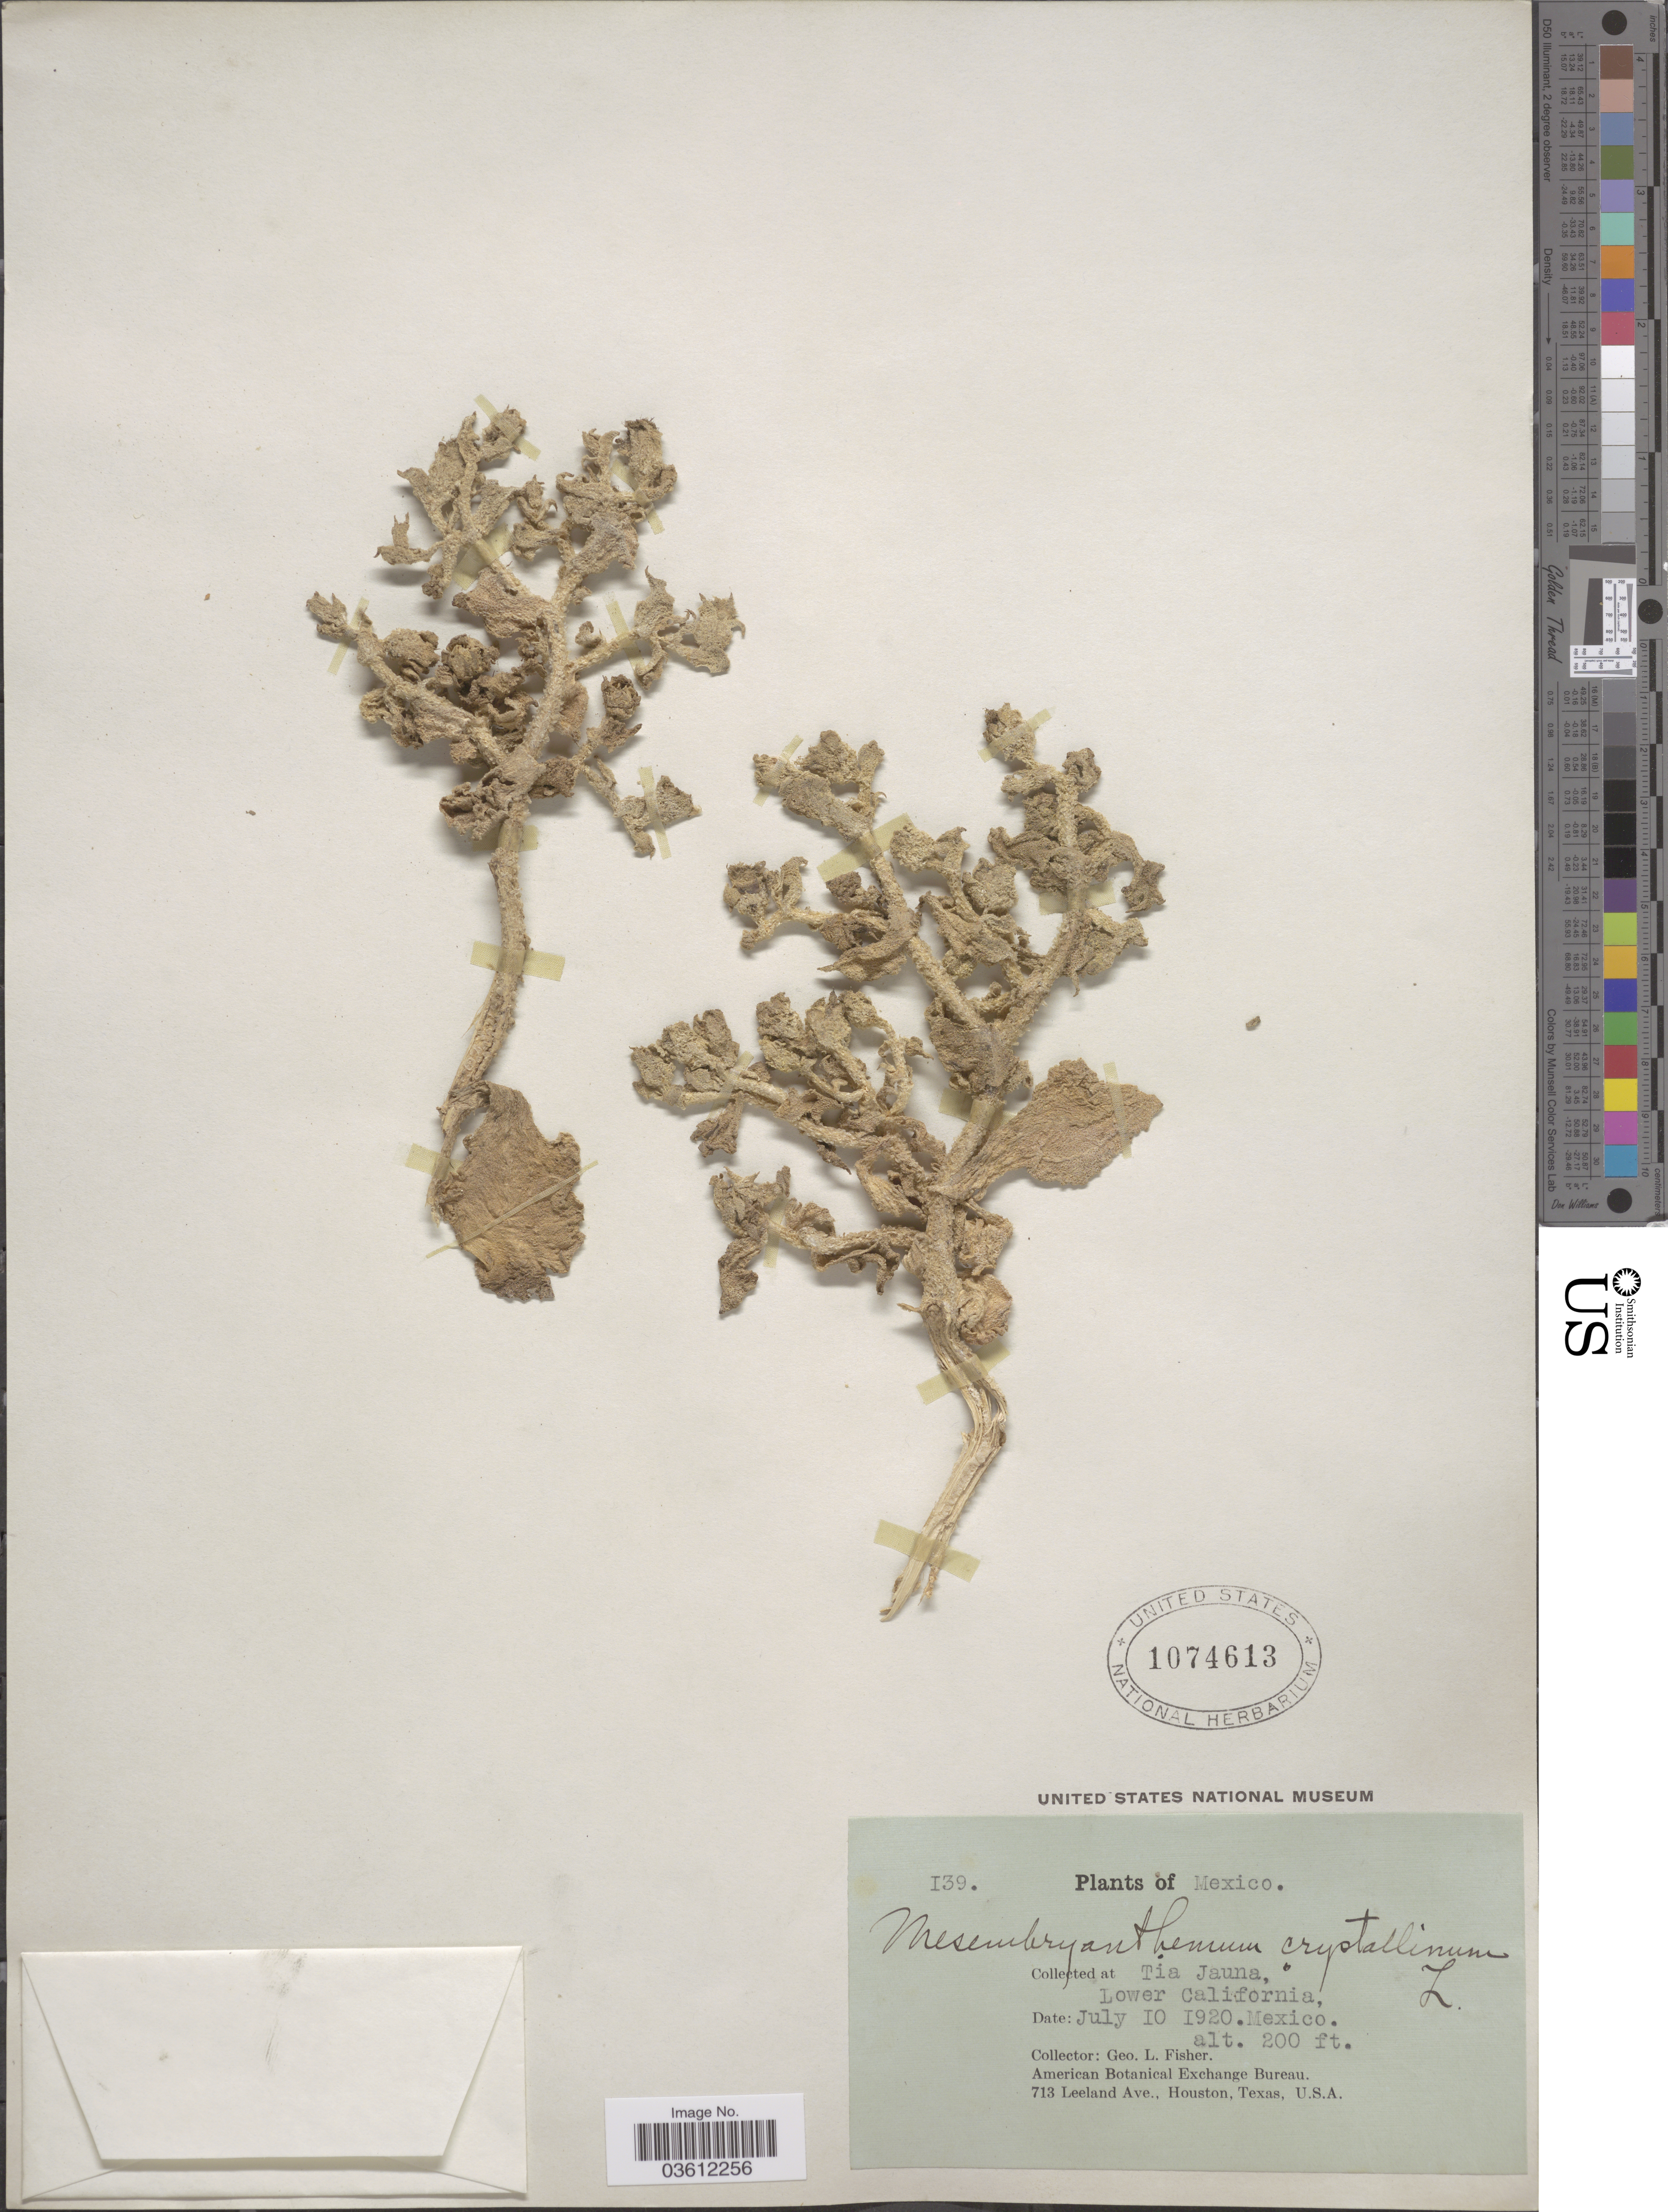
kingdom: Plantae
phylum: Tracheophyta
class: Magnoliopsida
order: Caryophyllales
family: Aizoaceae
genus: Mesembryanthemum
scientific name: Mesembryanthemum crystallinum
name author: L.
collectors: G. L. Fisher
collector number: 139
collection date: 1920-07-10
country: Mexico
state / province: Baja California Norte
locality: Tia Jauna, Lower California.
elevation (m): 61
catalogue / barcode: US 1074613